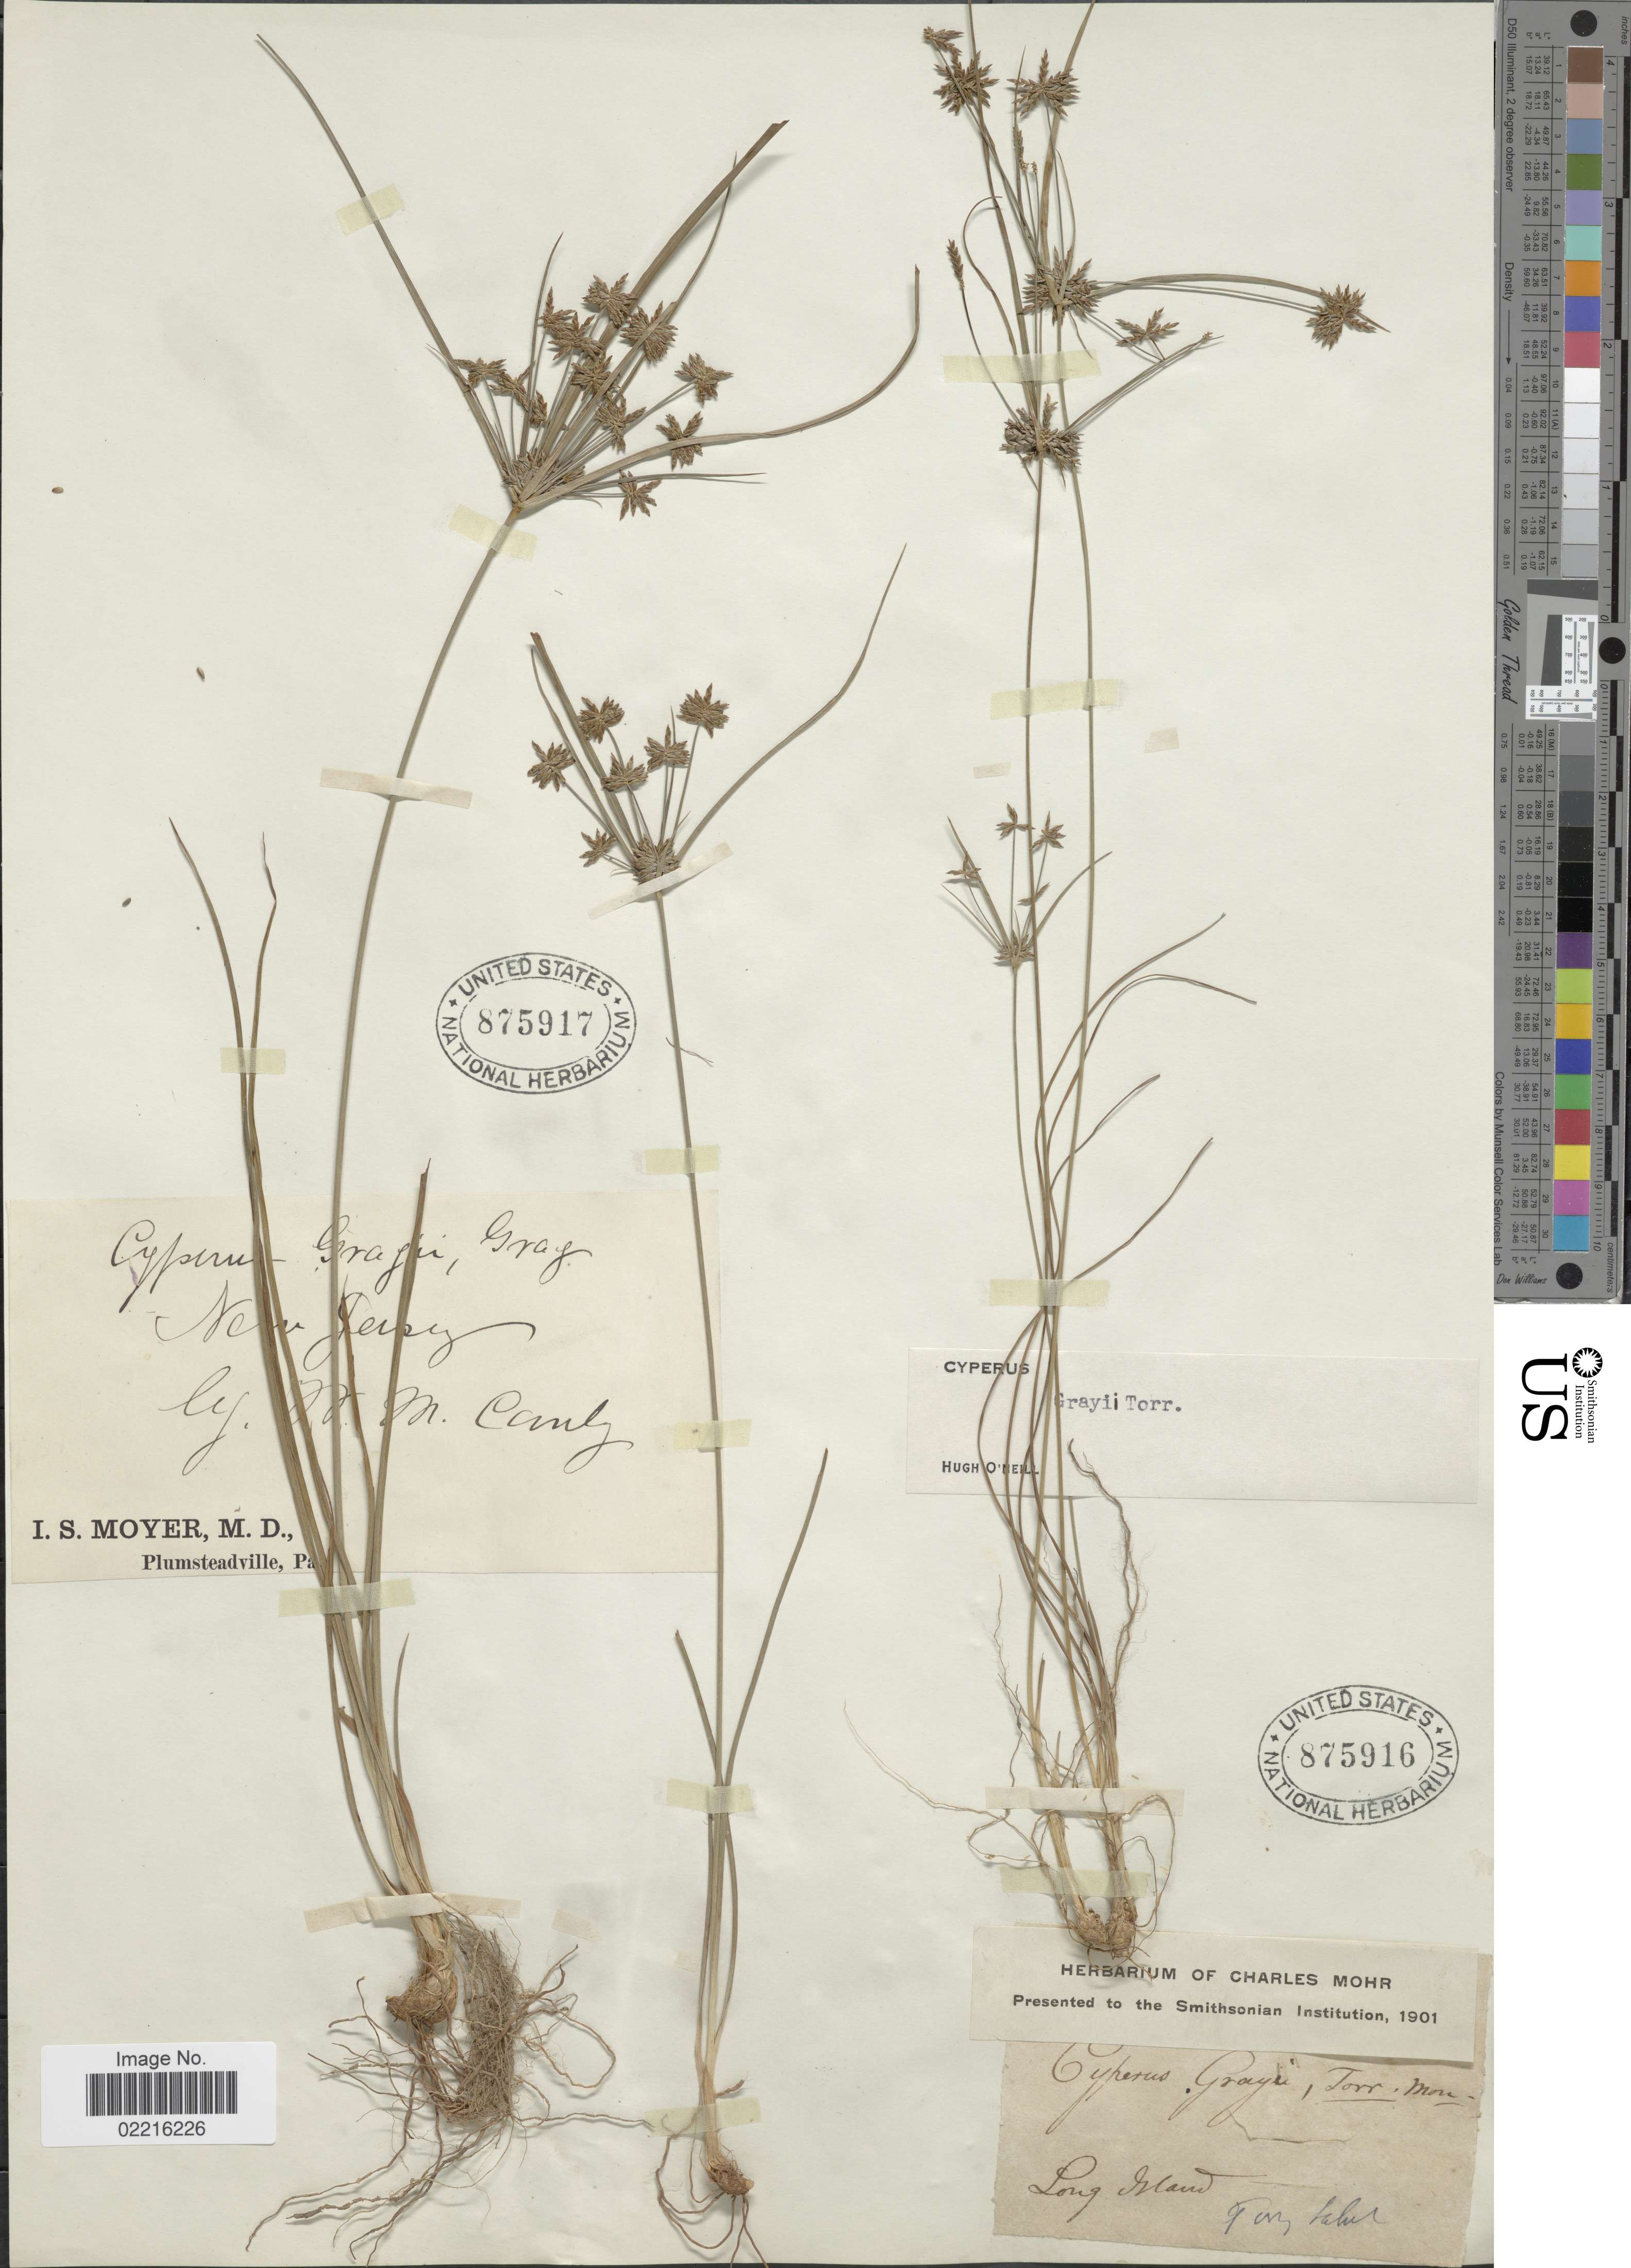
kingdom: Plantae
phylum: Tracheophyta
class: Liliopsida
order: Poales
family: Cyperaceae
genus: Cyperus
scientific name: Cyperus grayi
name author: Torr.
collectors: W. M. Canby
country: United States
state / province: New Jersey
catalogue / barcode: US 875917